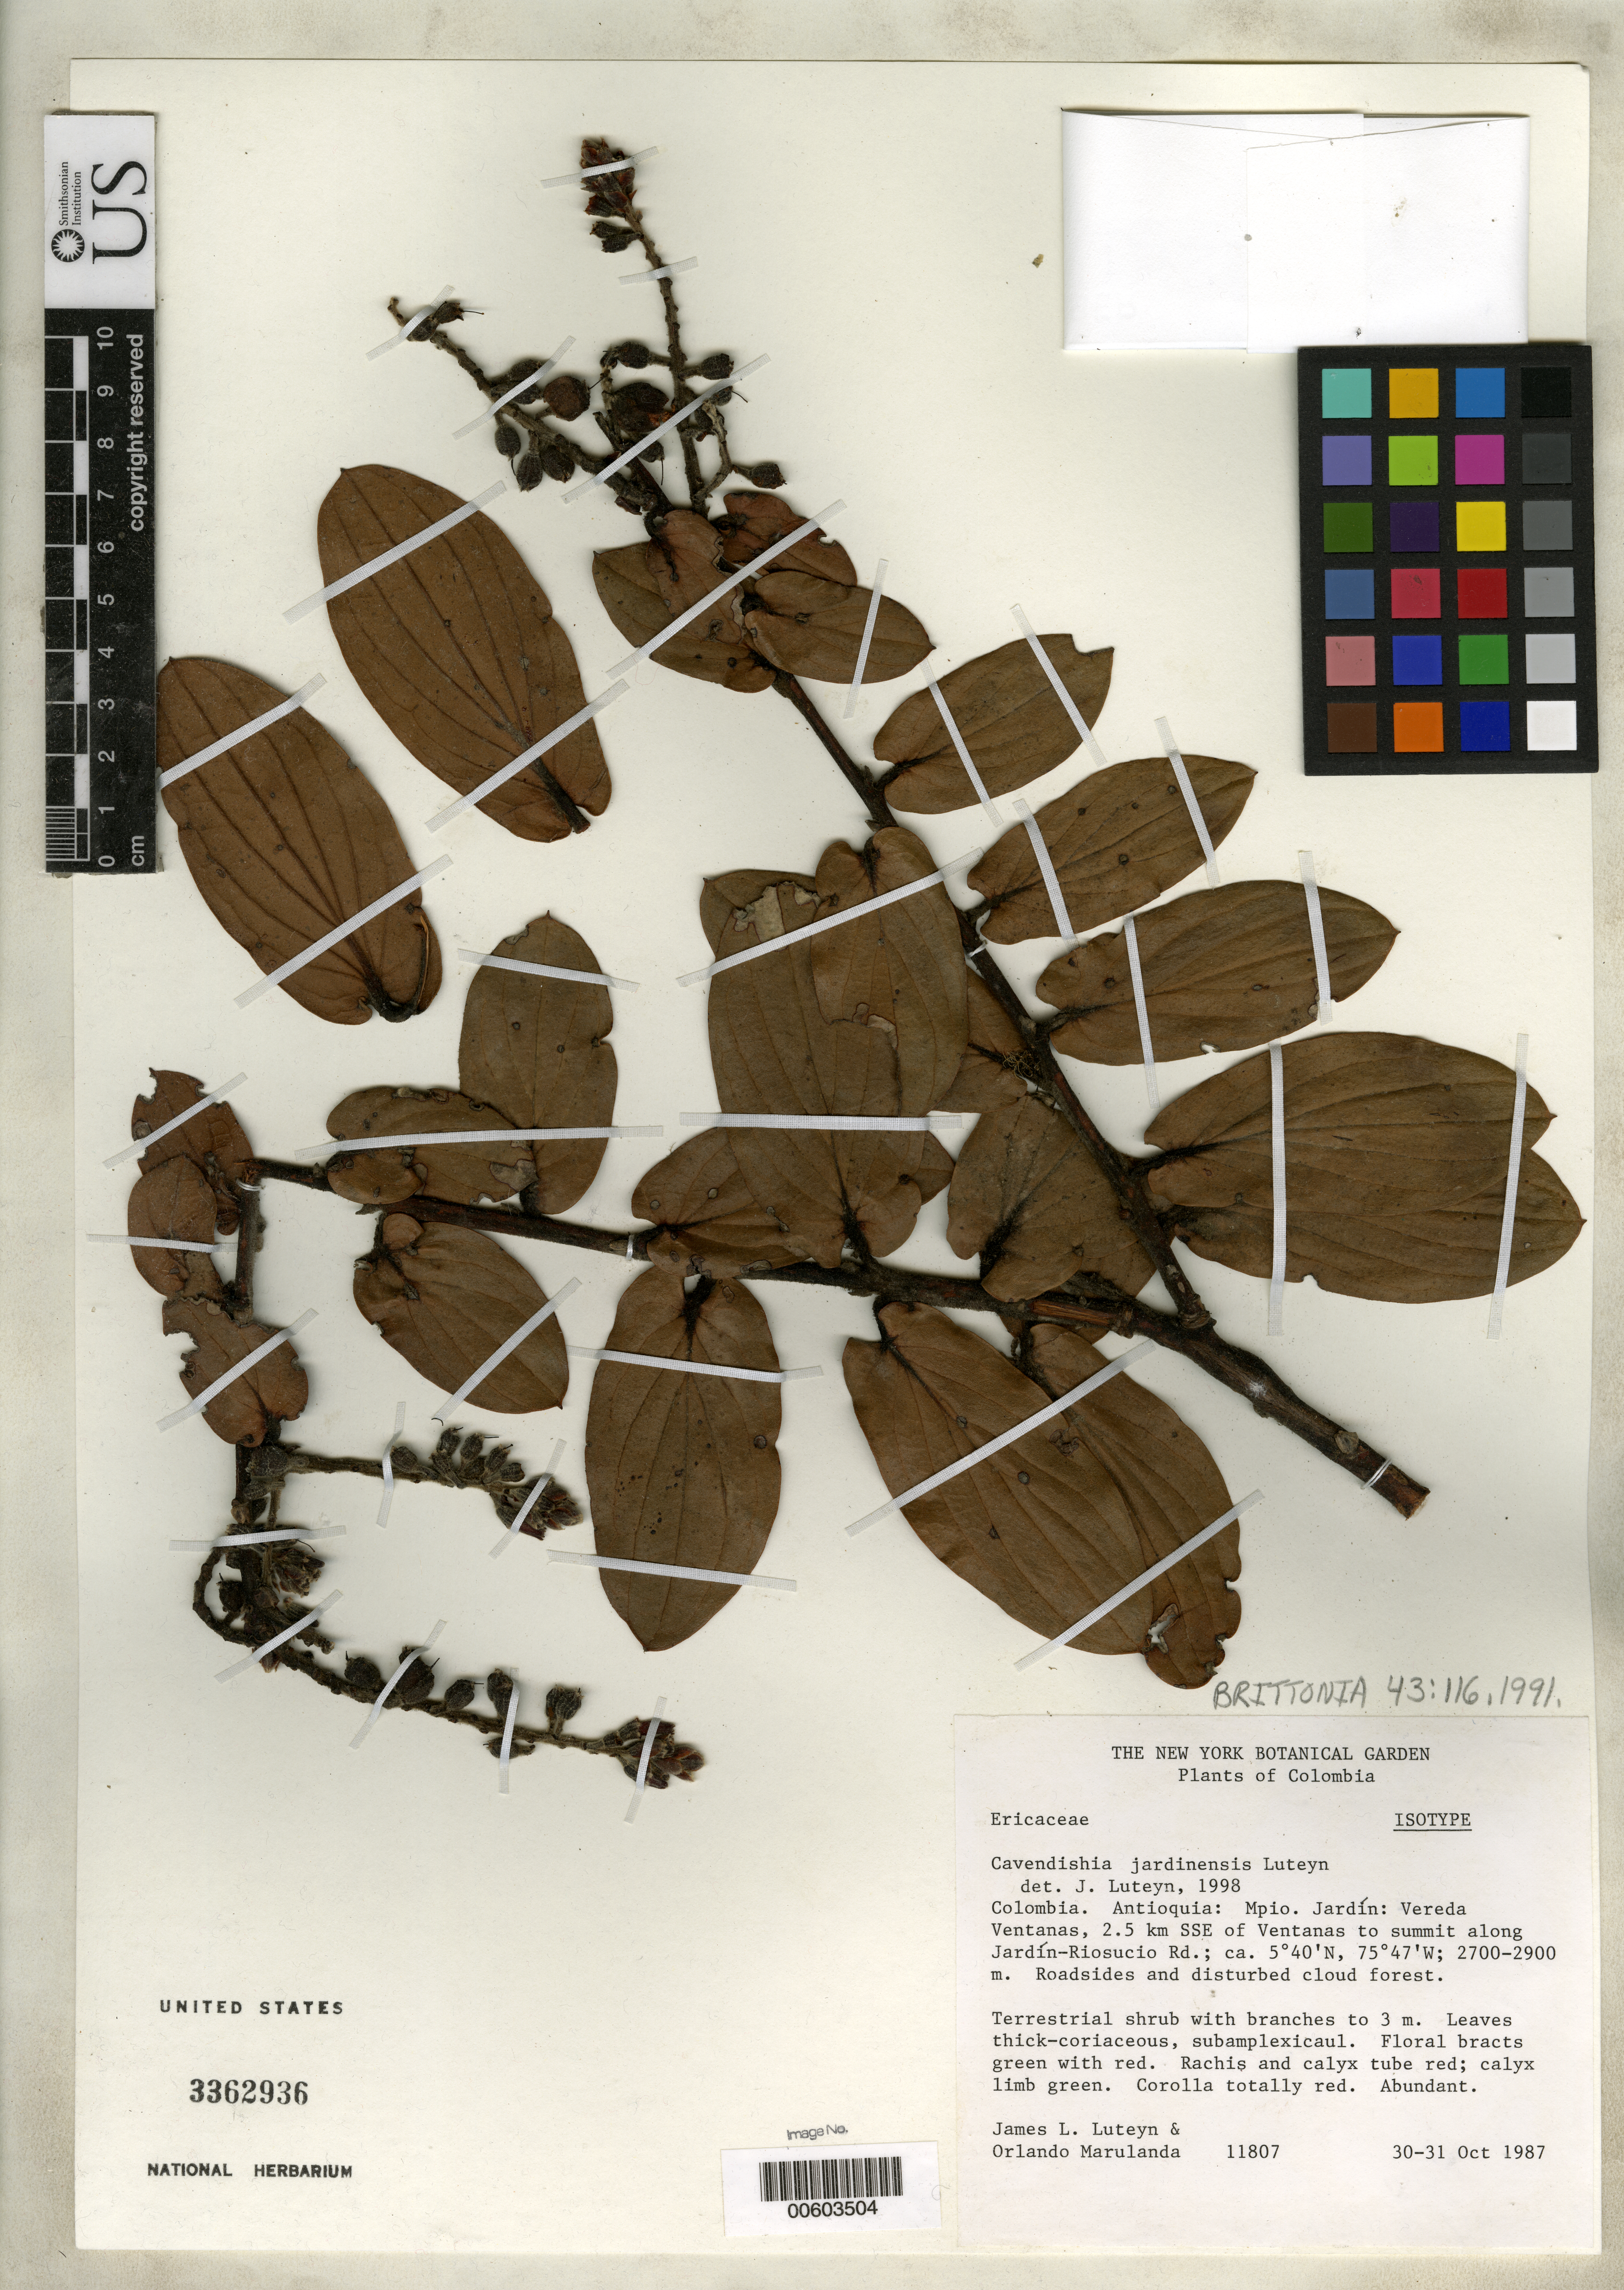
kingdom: Plantae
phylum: Tracheophyta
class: Magnoliopsida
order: Ericales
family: Ericaceae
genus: Cavendishia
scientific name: Cavendishia jardinensis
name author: Luteyn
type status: Isotype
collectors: J. L. Luteyn & O. Marulanda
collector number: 11807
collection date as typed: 30 Oct 1987 to 31 Oct 1987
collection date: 1987-10-30/1987-10-31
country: Colombia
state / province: Antioquia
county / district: Jardín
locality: Vereda Ventanas, 2.5. km SSE of Ventanas to summit along Jardin-Rio Sucio road.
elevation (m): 2700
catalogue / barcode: US 3362936